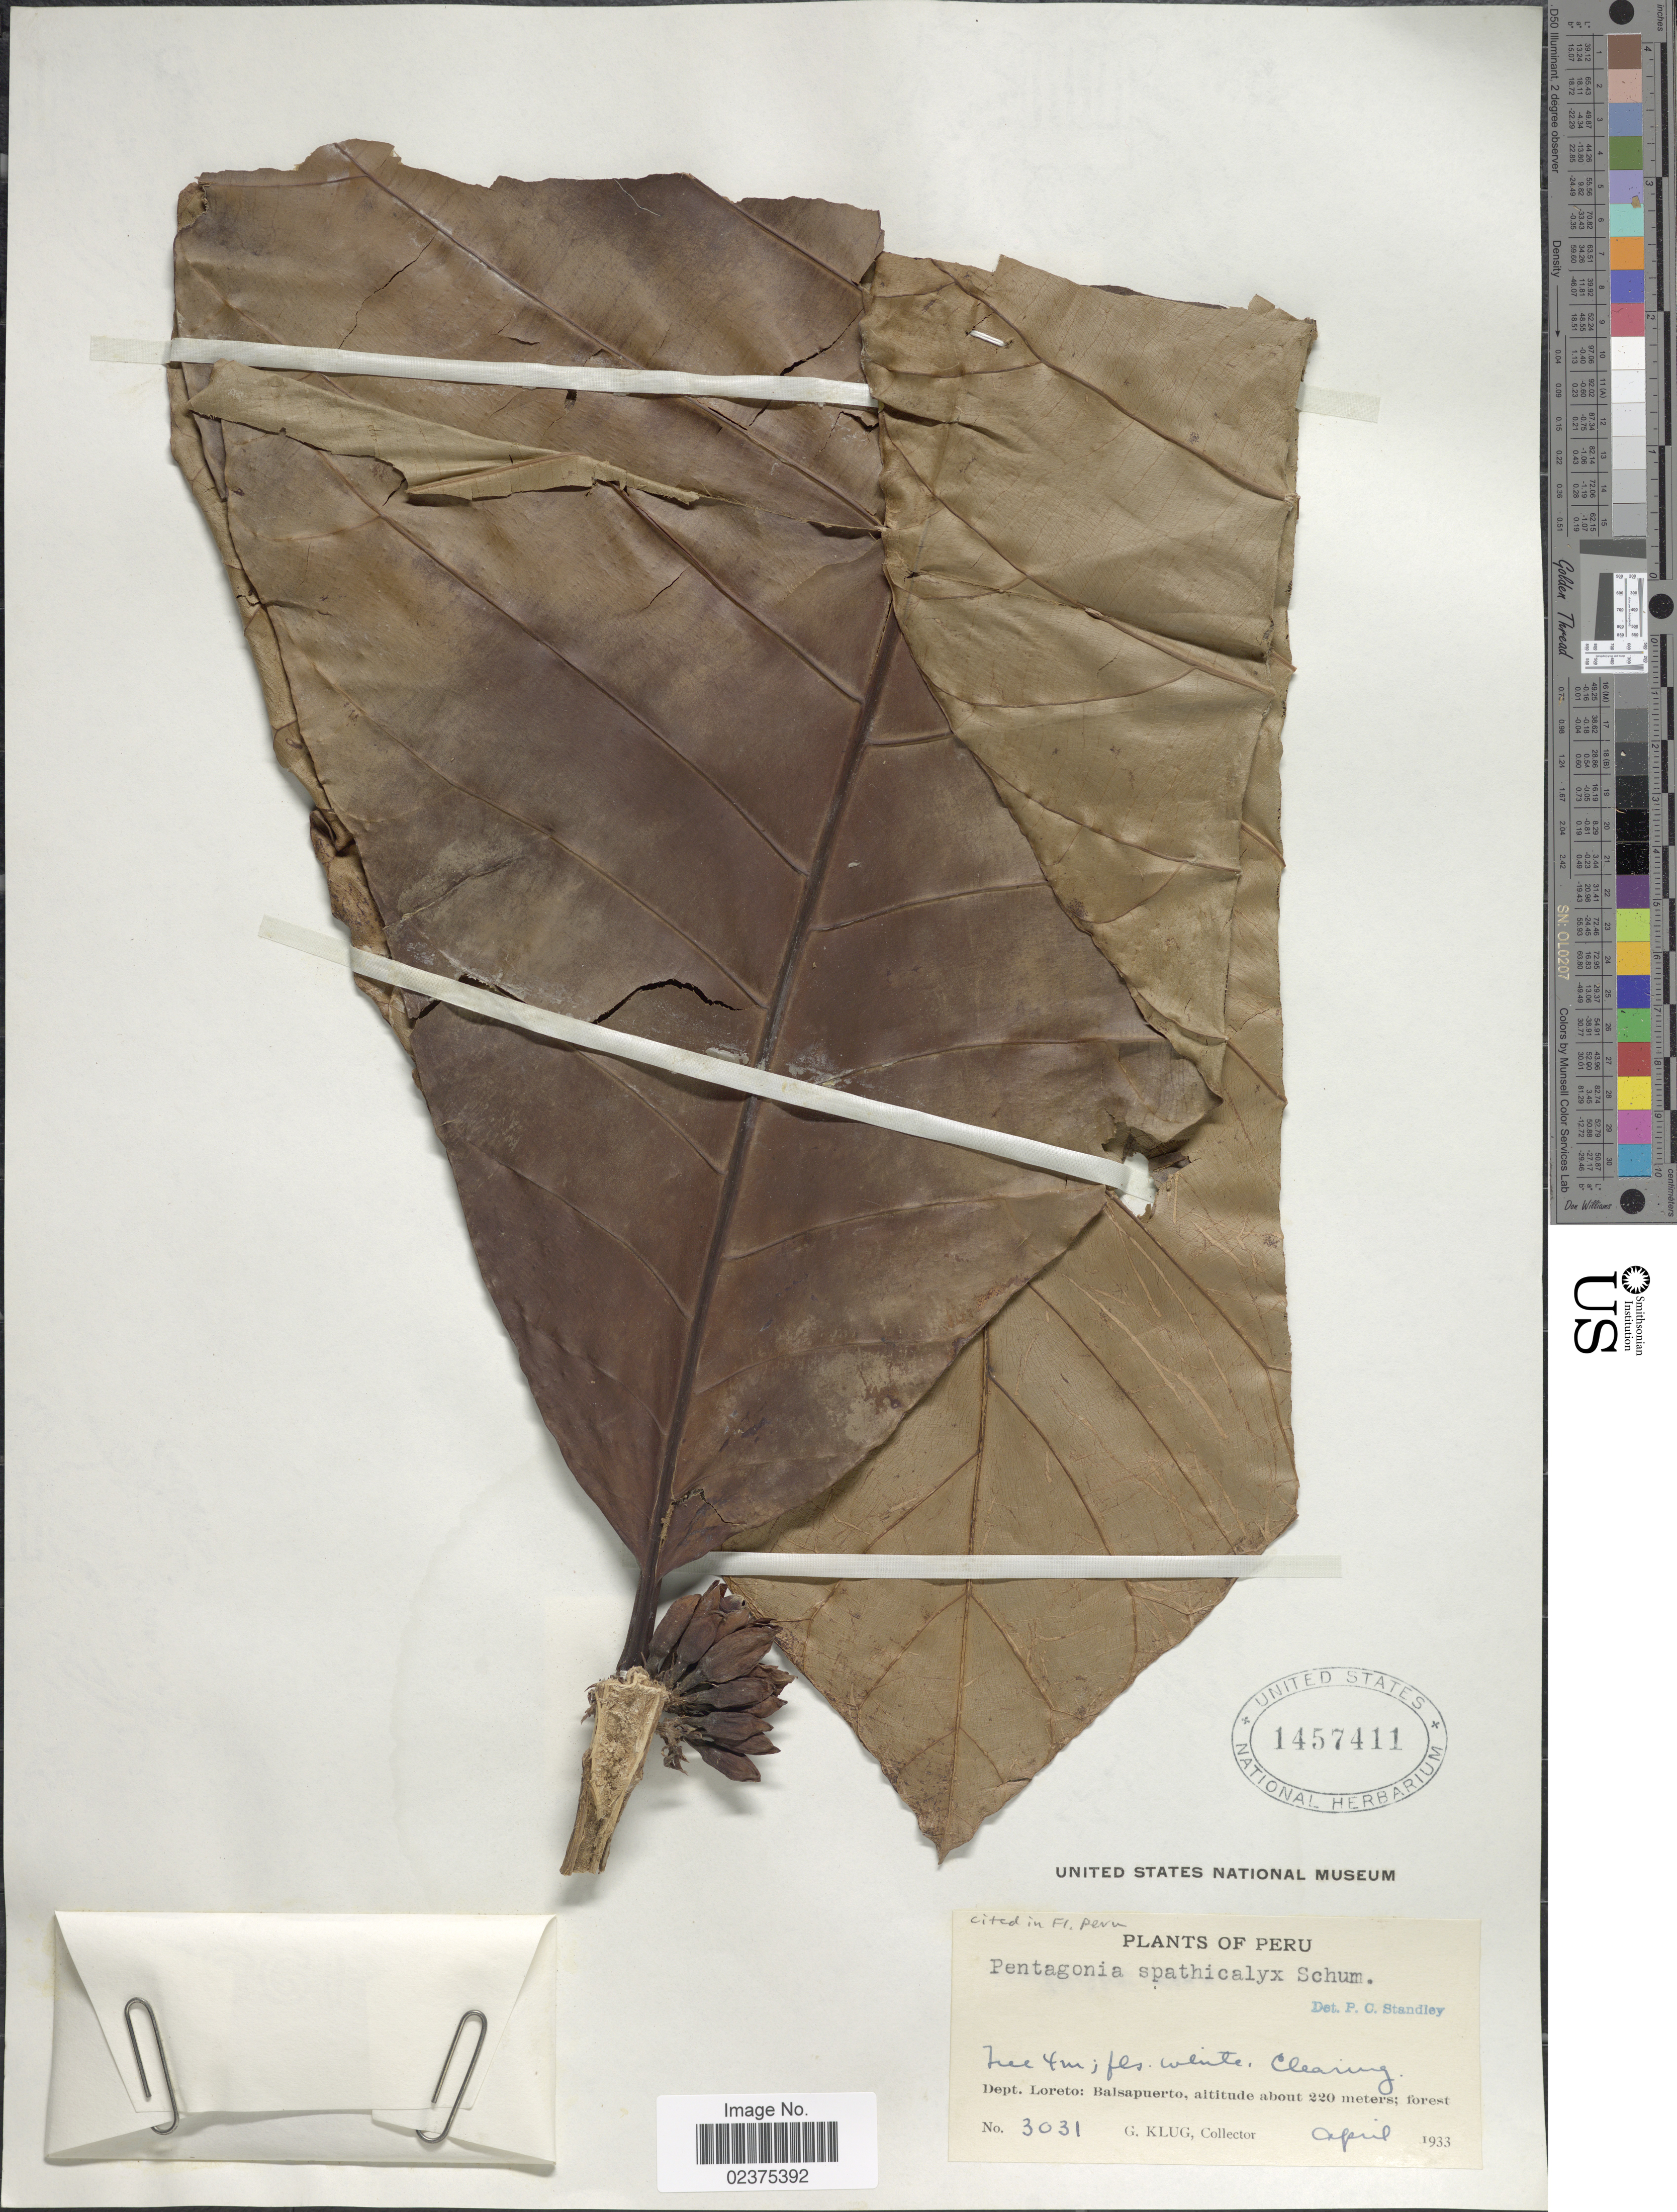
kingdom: Plantae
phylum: Tracheophyta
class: Magnoliopsida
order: Gentianales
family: Rubiaceae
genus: Pentagonia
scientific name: Pentagonia spathicalyx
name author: K. Schum.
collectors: G. Klug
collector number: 3031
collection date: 1933-04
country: Peru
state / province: Loreto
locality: Dept. Loreto, Balsapuerto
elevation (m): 220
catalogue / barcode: US 1457411